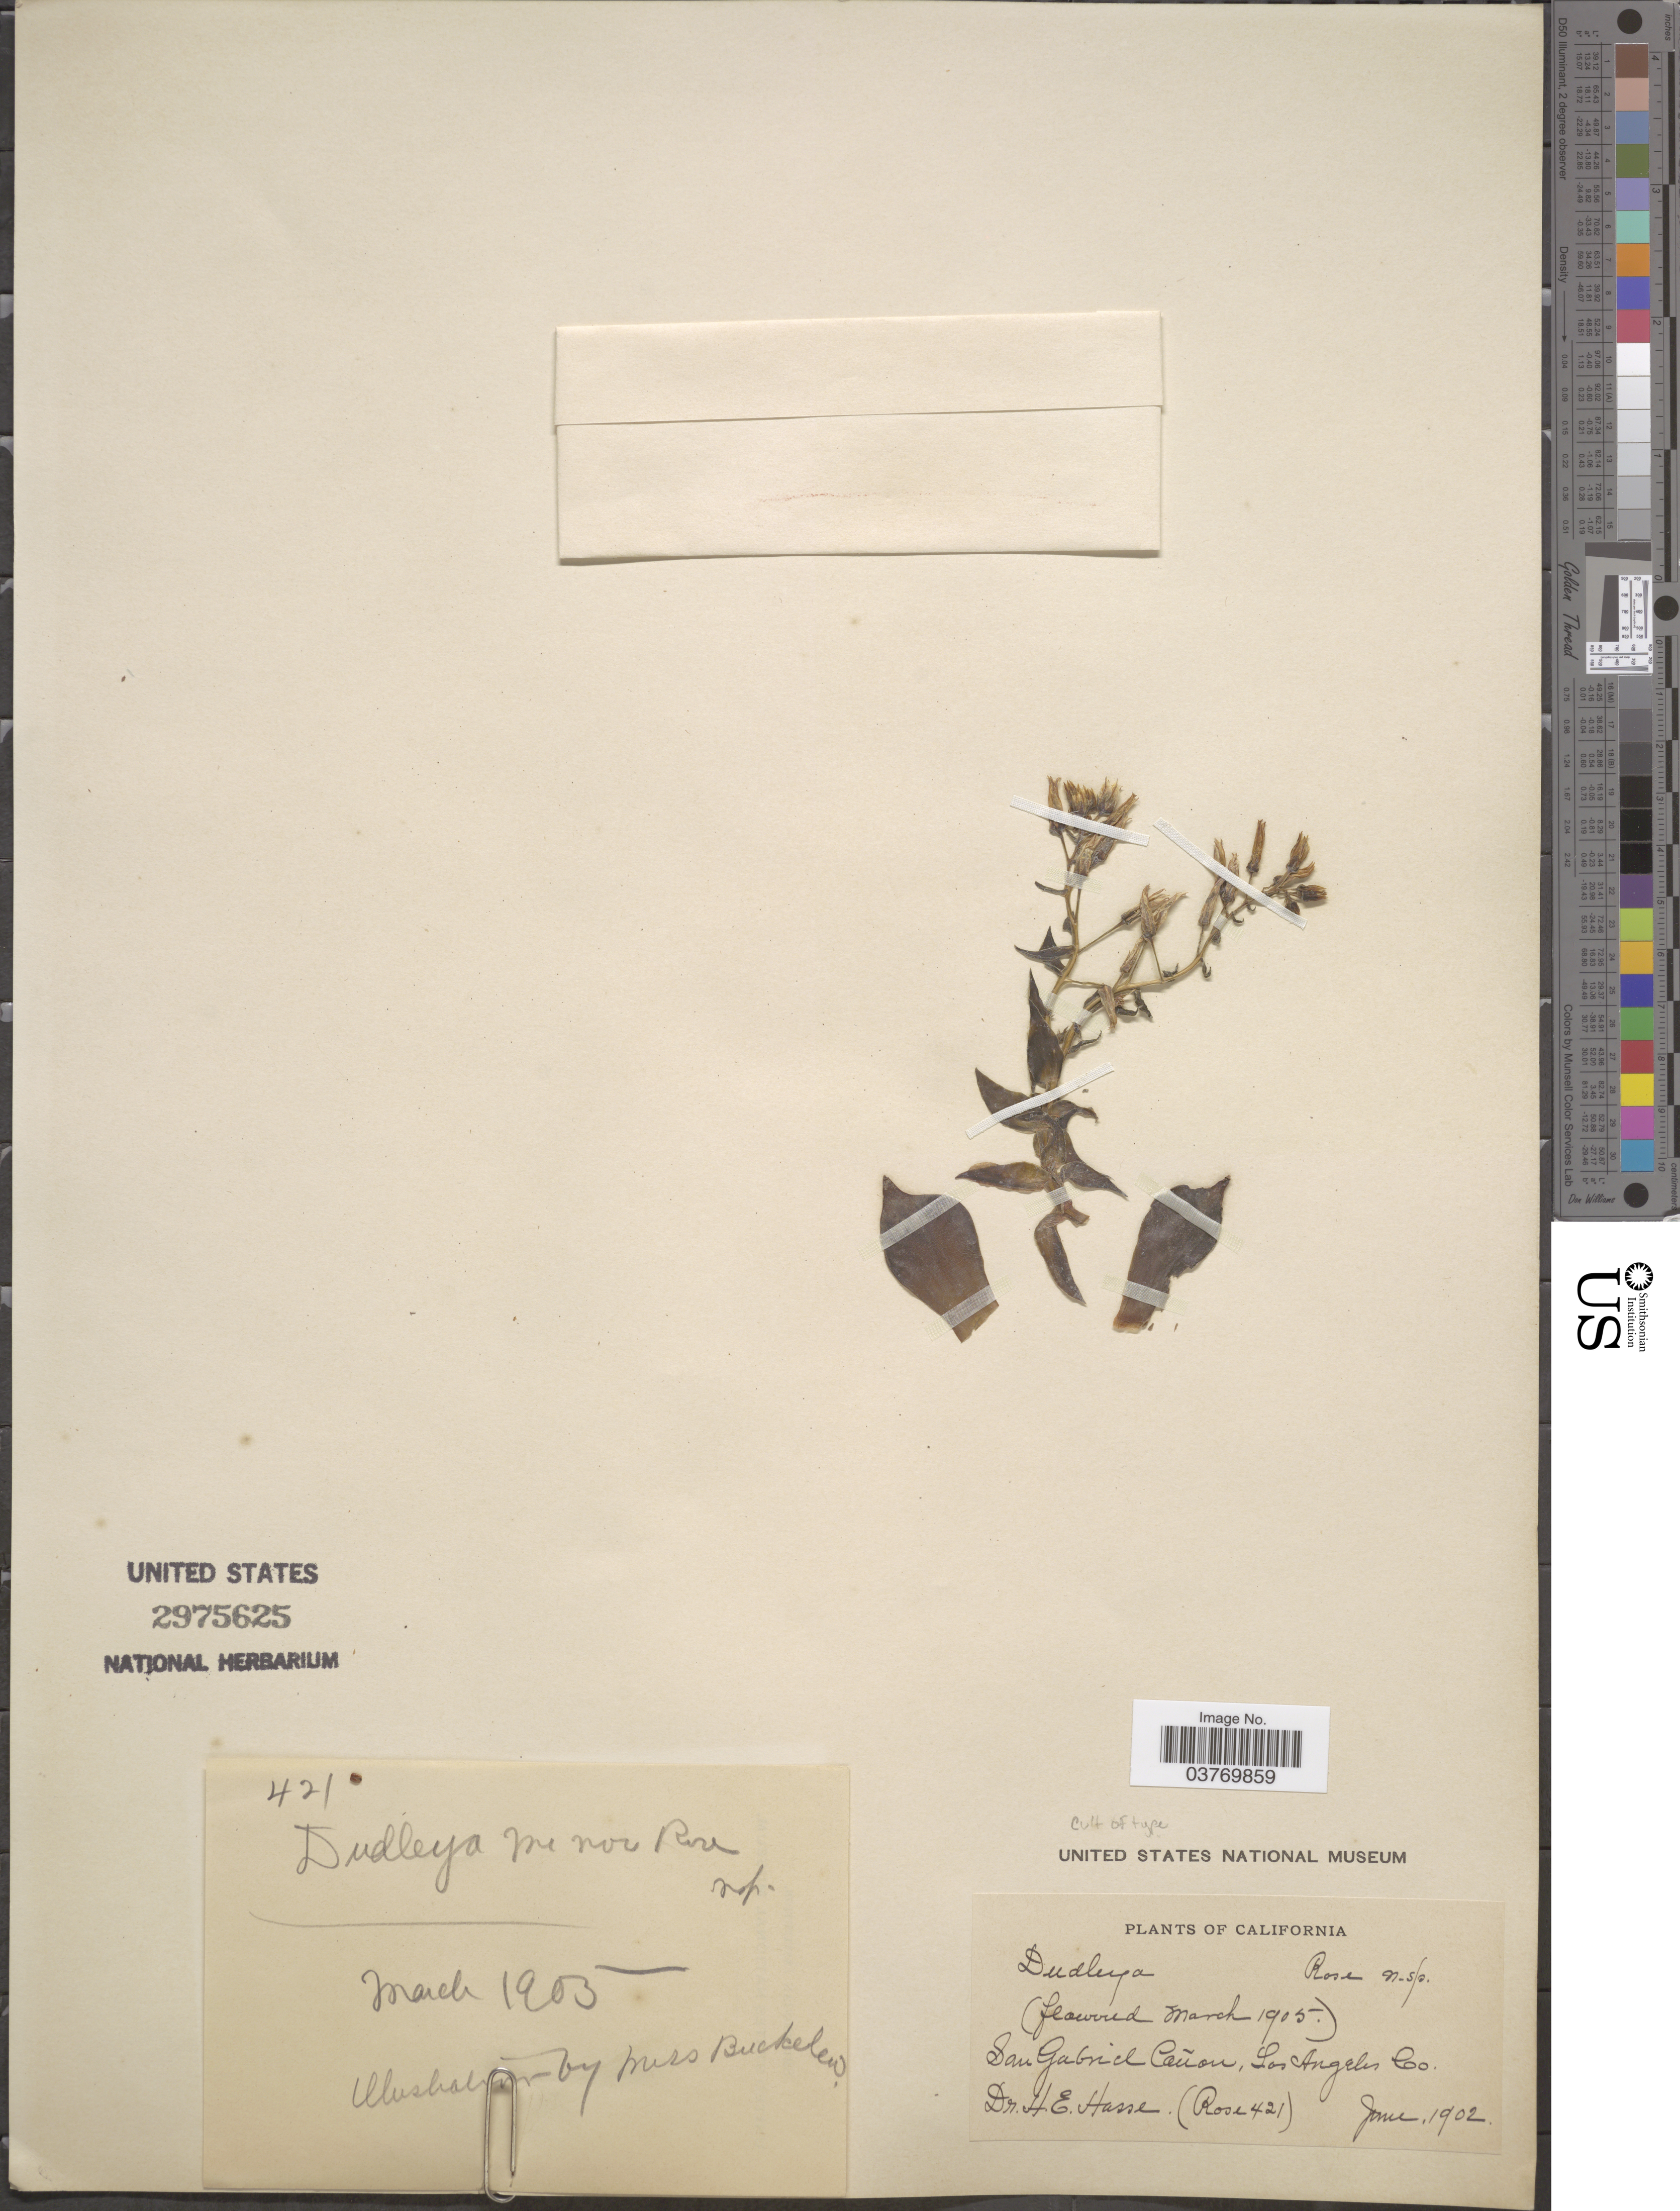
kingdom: Plantae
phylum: Tracheophyta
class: Magnoliopsida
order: Saxifragales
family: Crassulaceae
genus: Dudleya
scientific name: Dudleya sp.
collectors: H. E. Hasse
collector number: Rose 421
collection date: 1902-06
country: United States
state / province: California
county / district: Los Angeles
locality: San Gabriel Cañon, Los Angeles Co.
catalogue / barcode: US 2975625